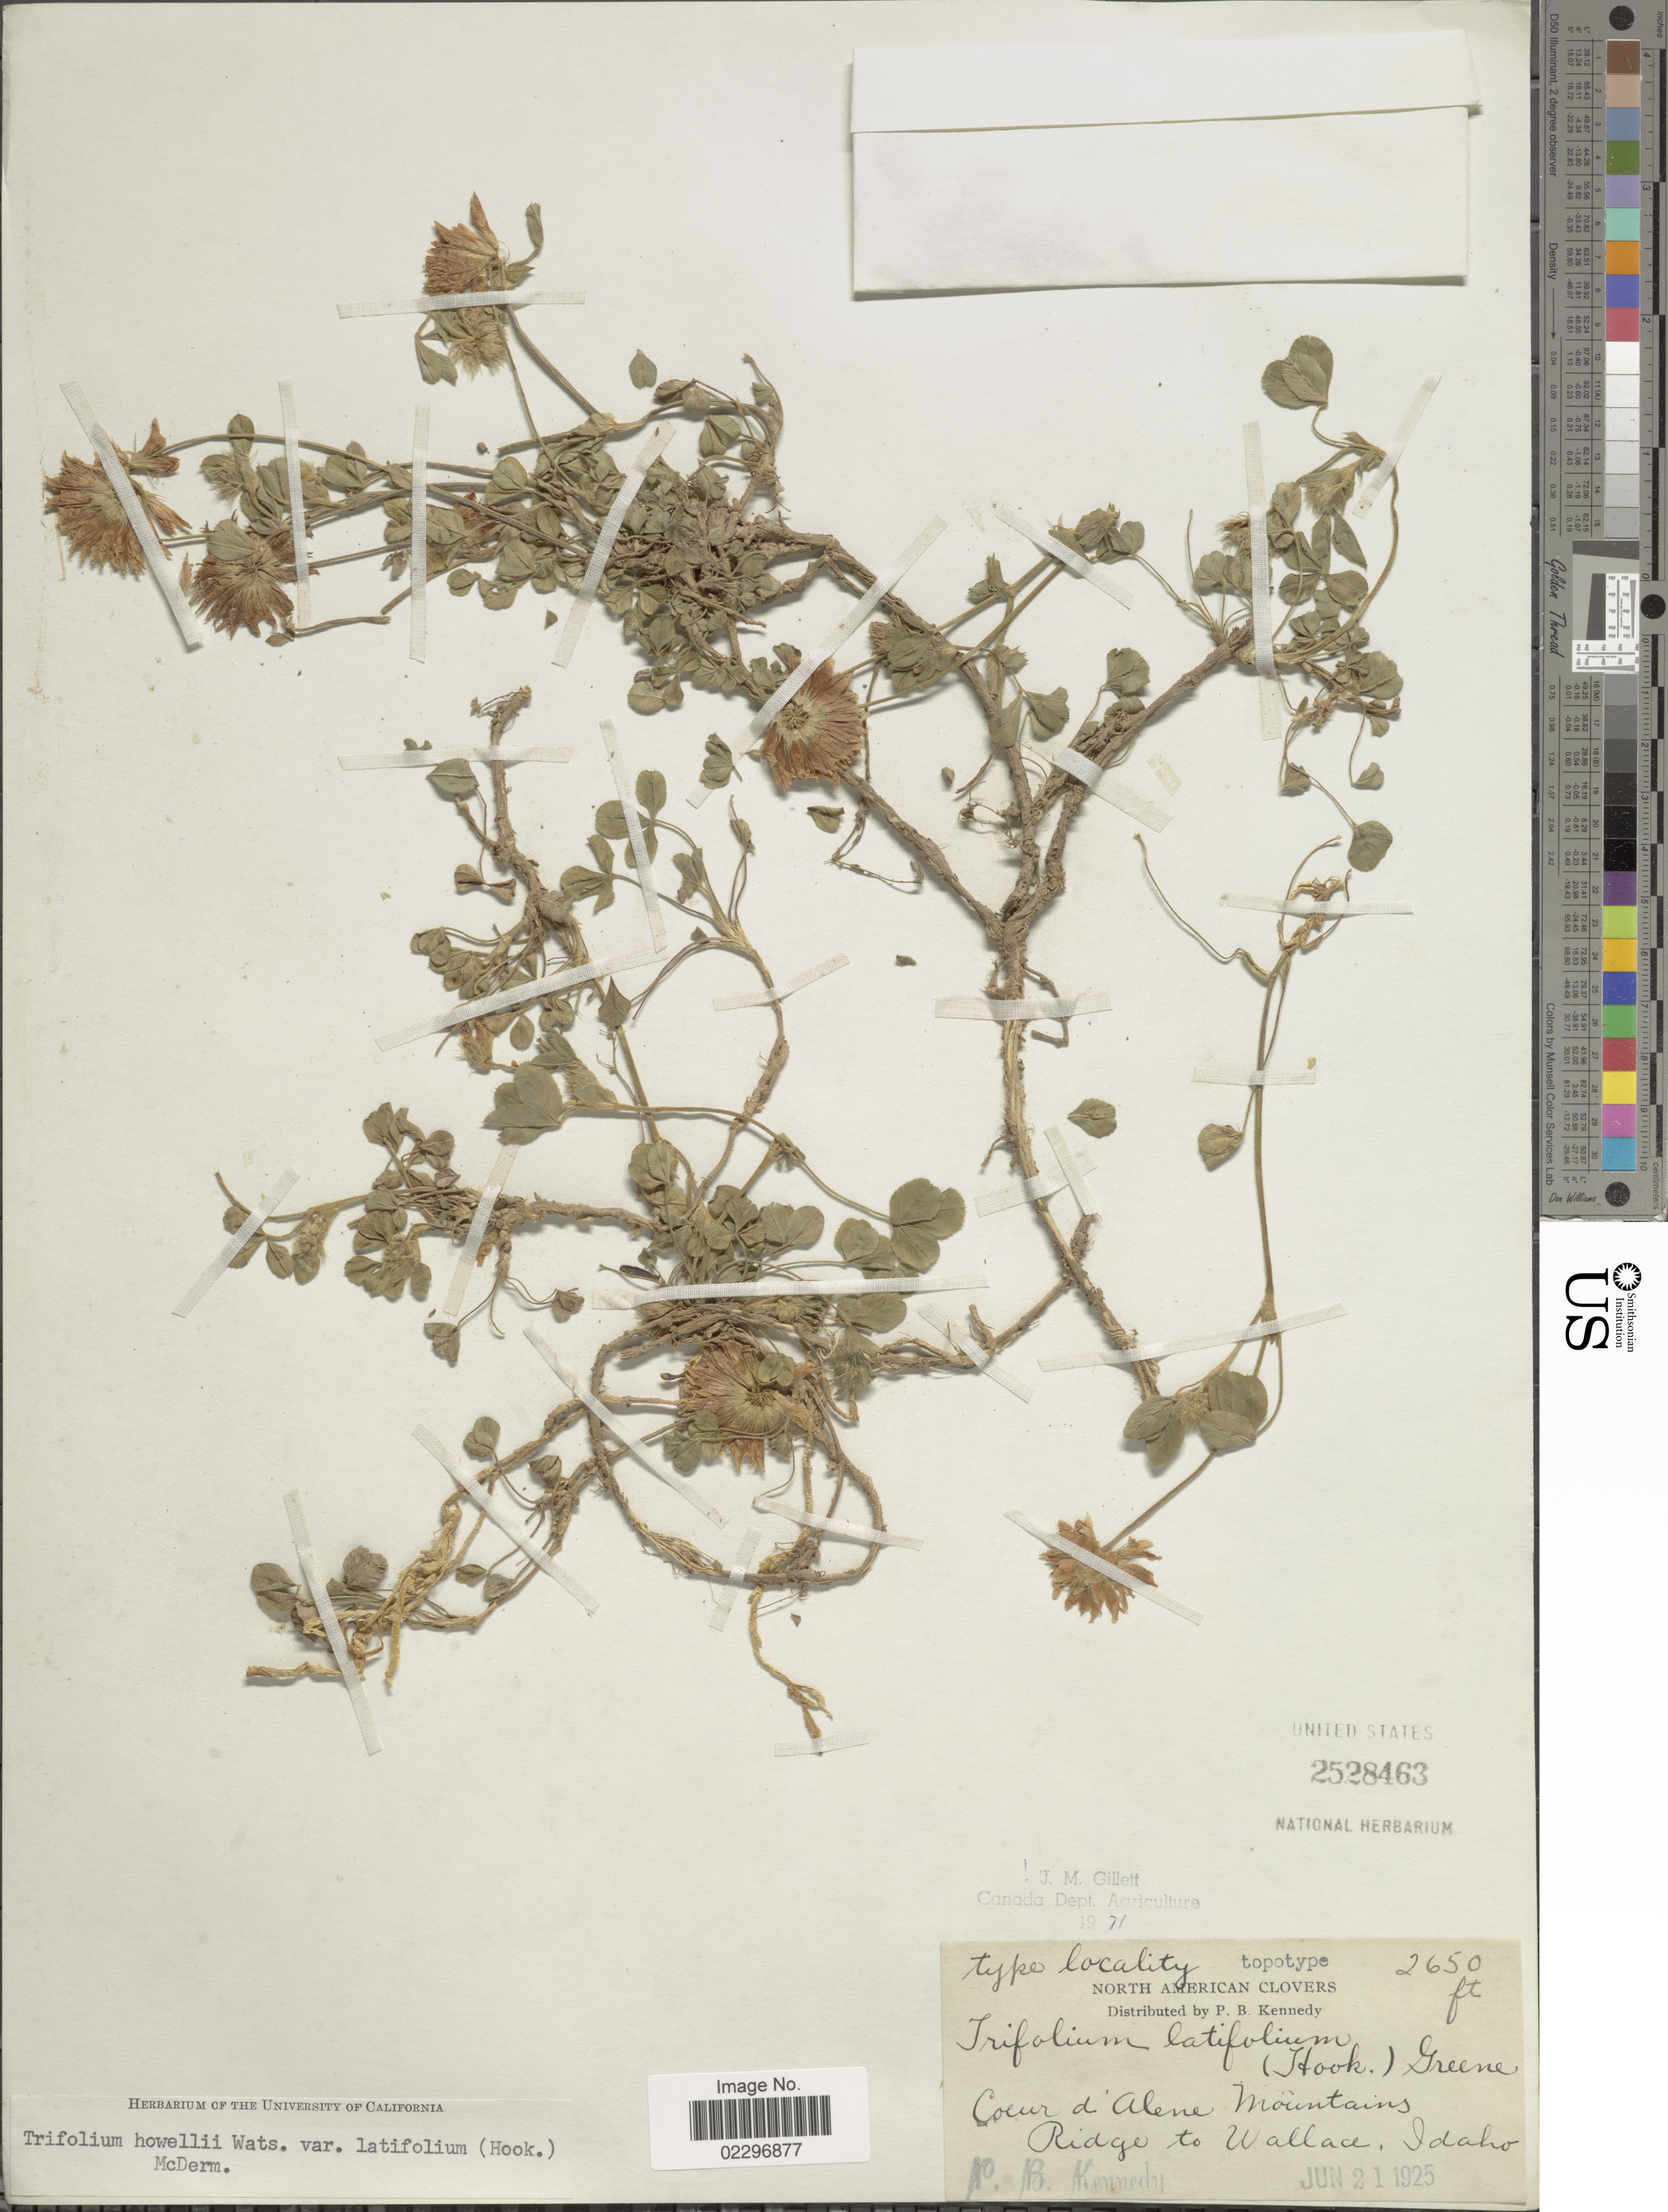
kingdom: Plantae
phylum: Tracheophyta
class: Magnoliopsida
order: Fabales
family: Fabaceae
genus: Trifolium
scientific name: Trifolium latifolium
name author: (Hook.) Greene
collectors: P. B. Kennedy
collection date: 1925-06-21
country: United States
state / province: Idaho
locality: North American Clovers, Coeur d'Alene Mountains, Ridge to Wallace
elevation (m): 808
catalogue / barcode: US 2528463